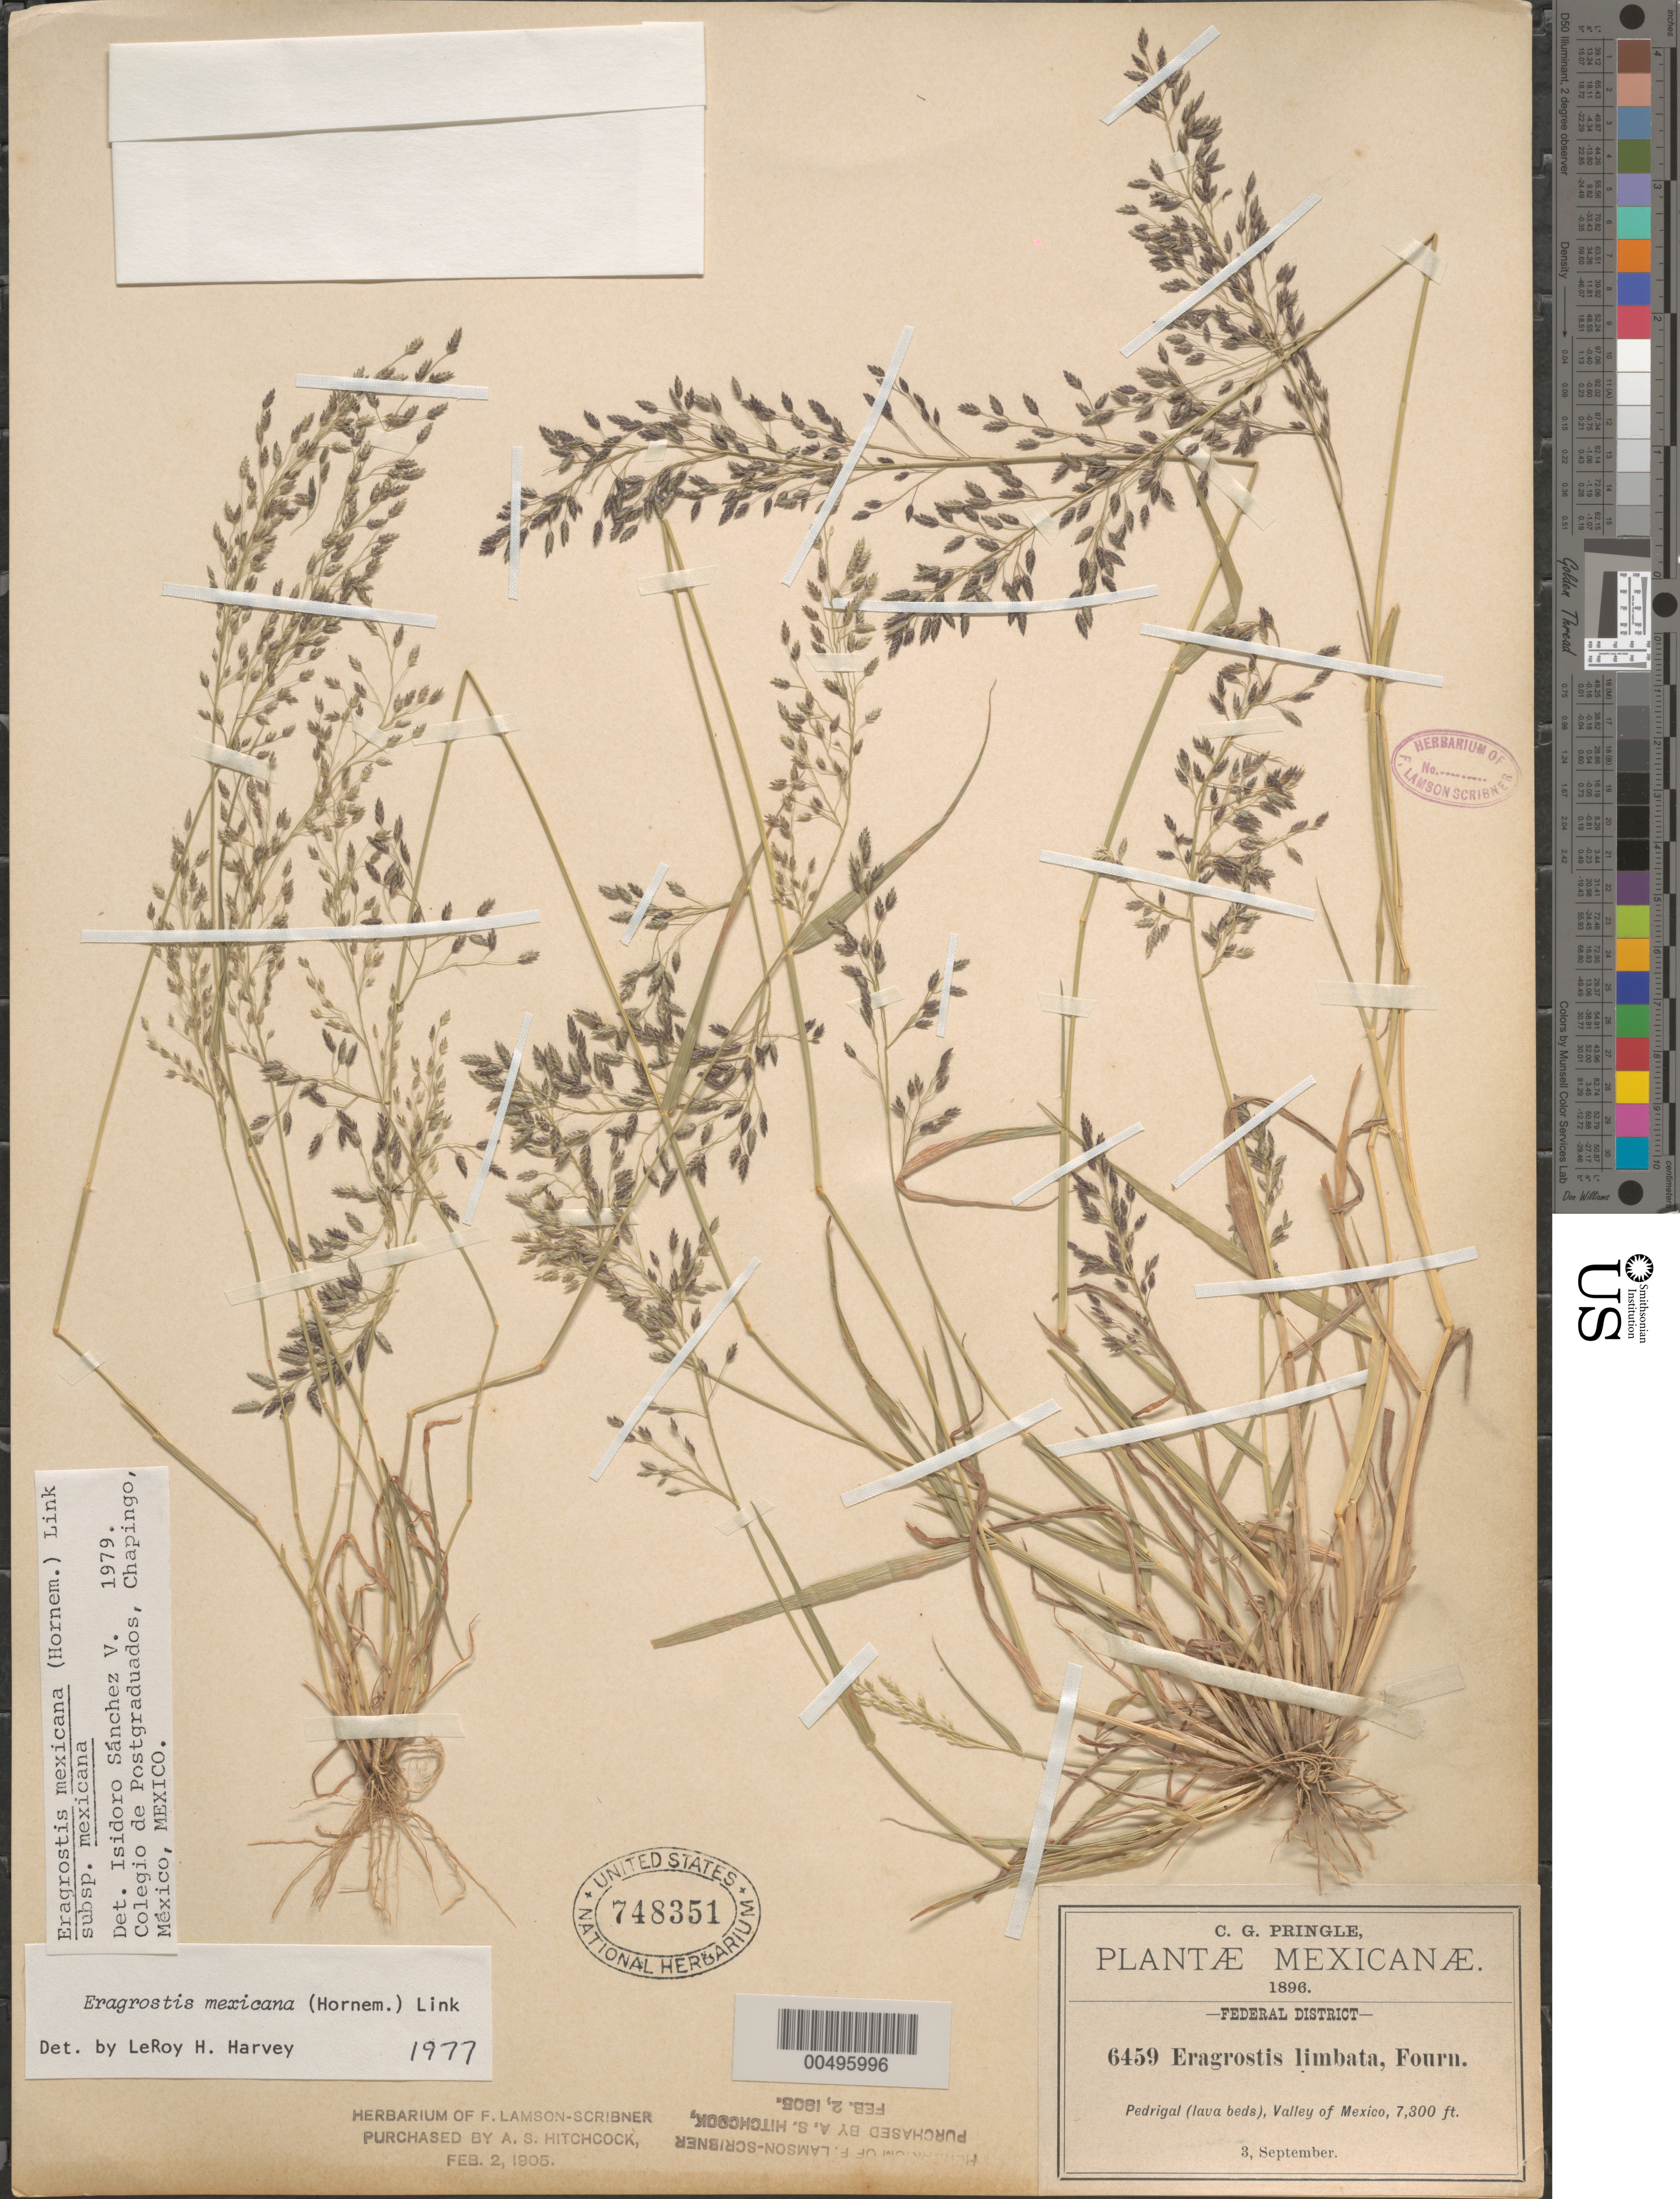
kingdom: Plantae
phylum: Tracheophyta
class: Liliopsida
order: Poales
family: Poaceae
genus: Eragrostis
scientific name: Eragrostis mexicana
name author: (Hornem.) Link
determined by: Sánchez Vega, I. M.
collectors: C. G. Pringle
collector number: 6459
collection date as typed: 3 Sep 1896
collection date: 1896-09-03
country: Mexico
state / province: Distrito Federal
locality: Pedrigal, Valley of Mexico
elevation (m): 2225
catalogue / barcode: US 748351